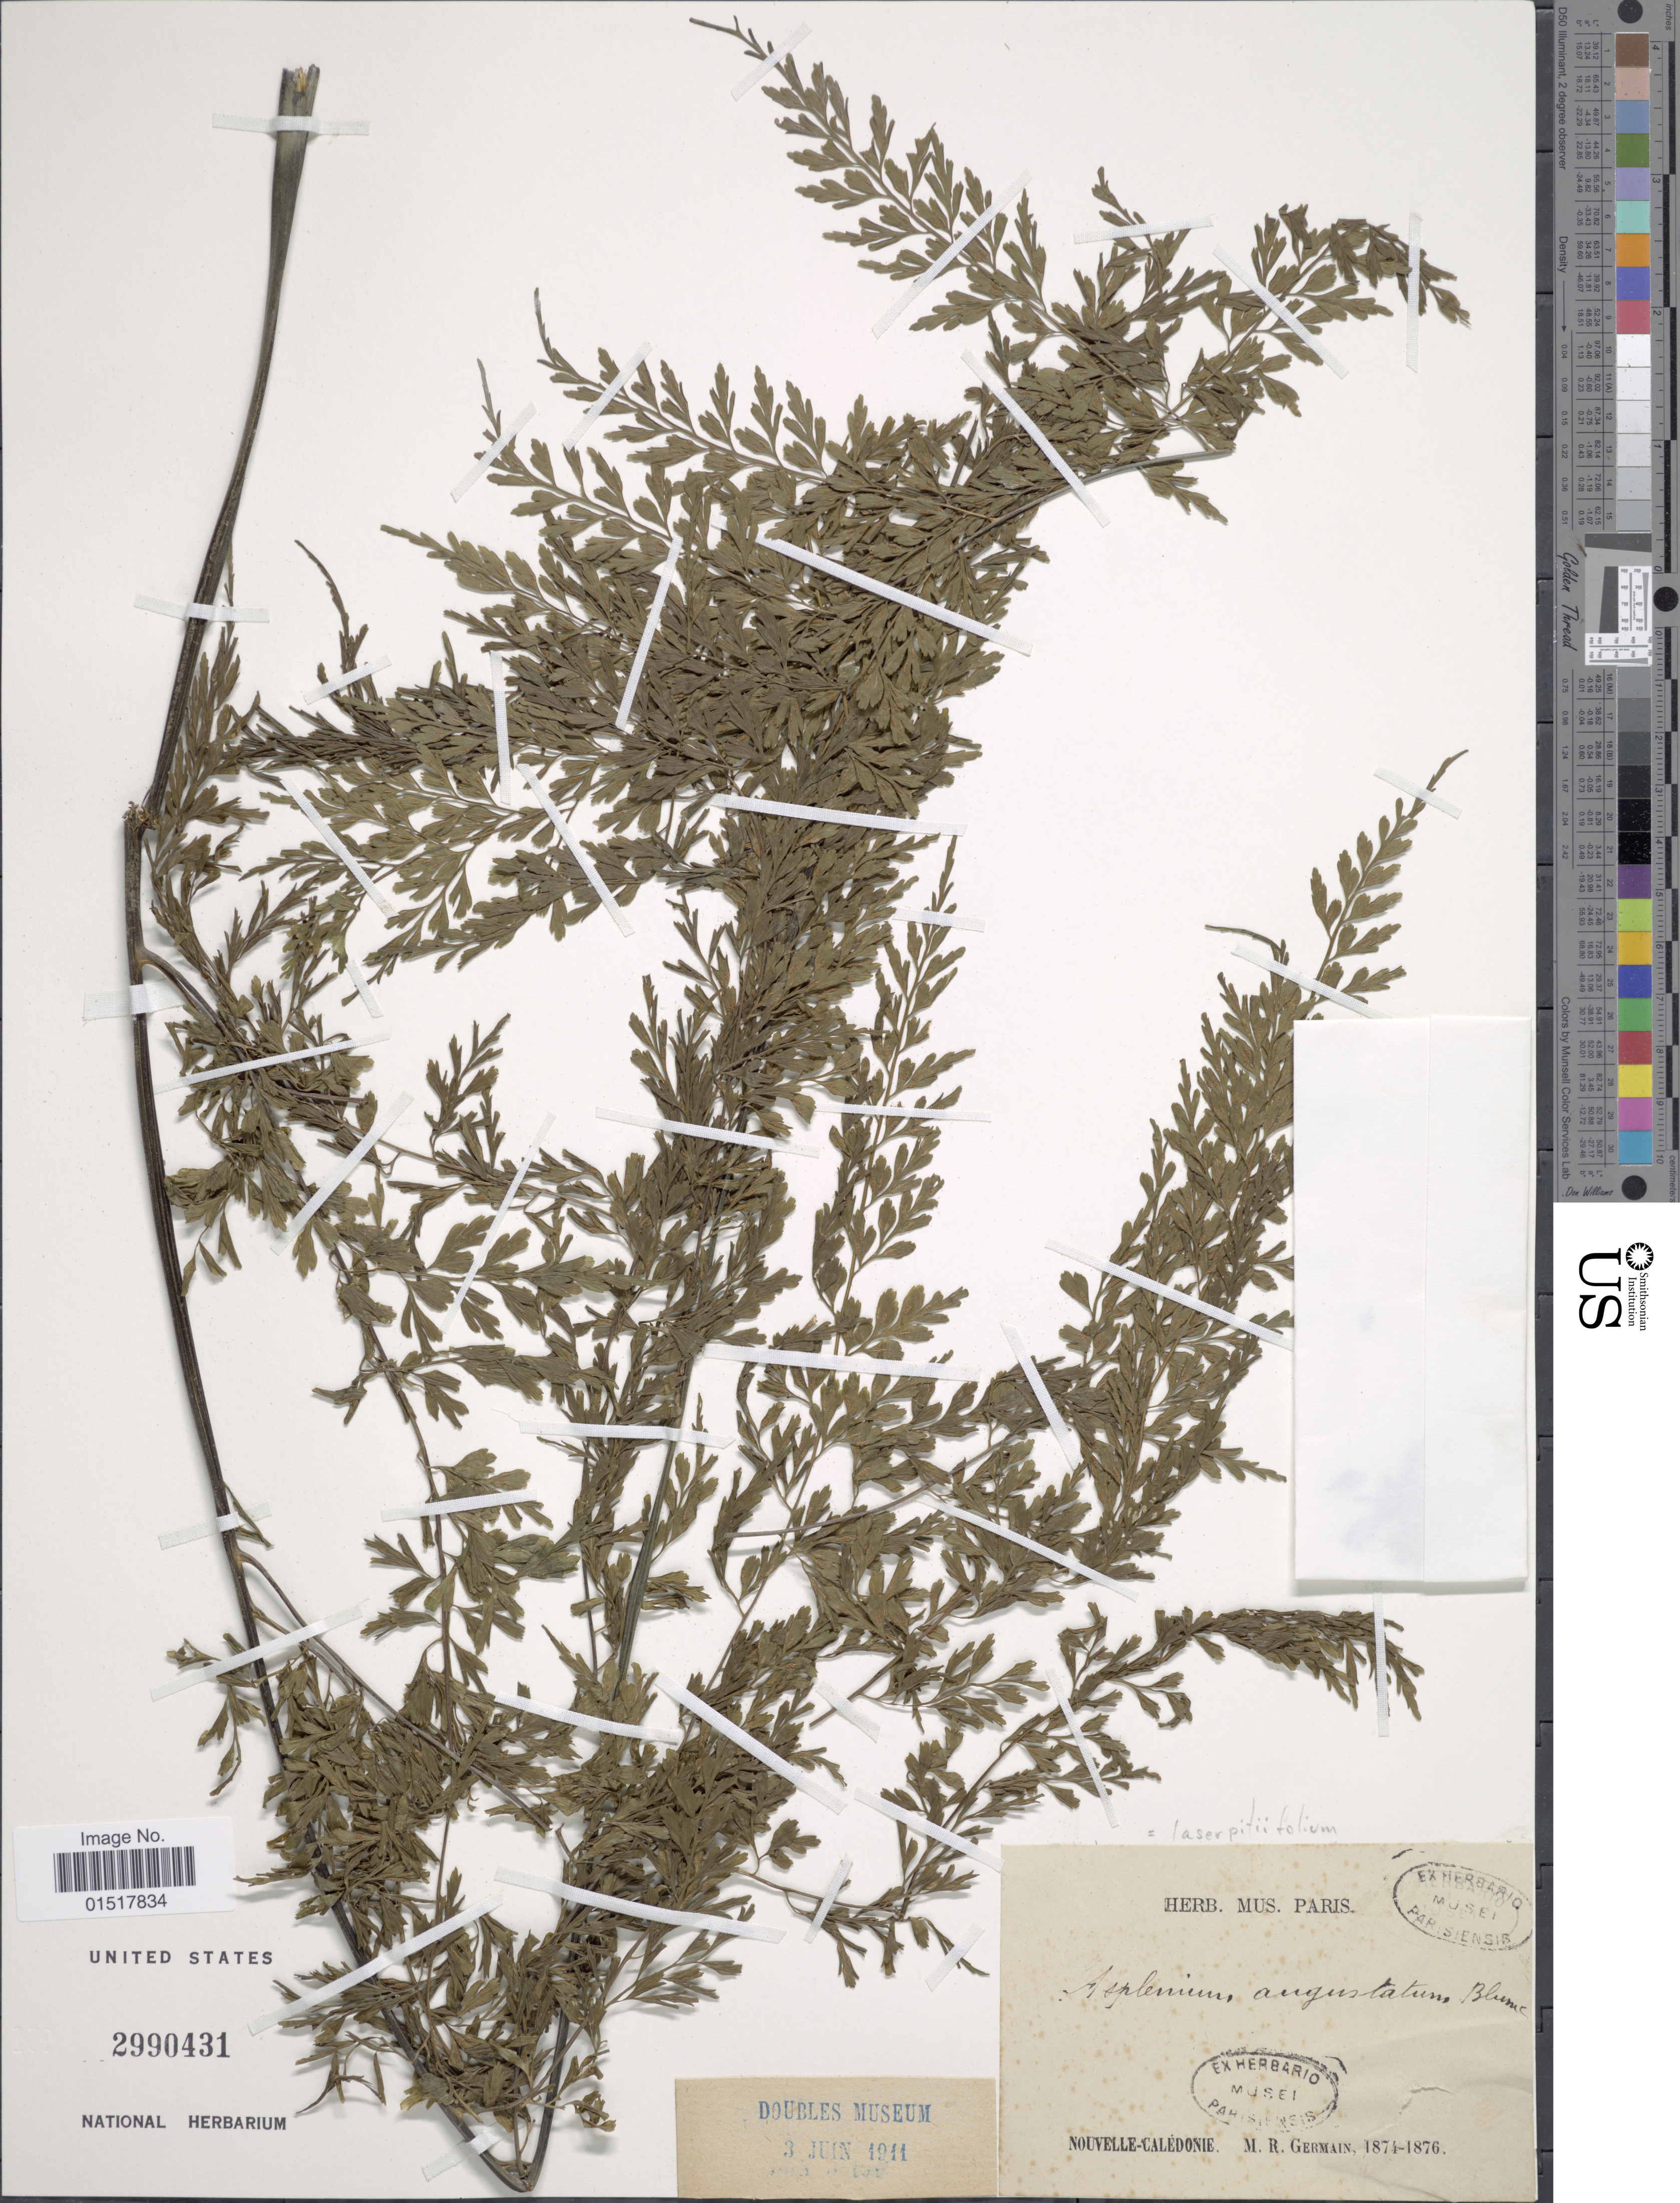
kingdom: Plantae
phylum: Tracheophyta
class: Polypodiopsida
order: Polypodiales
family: Aspleniaceae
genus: Asplenium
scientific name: Asplenium laserpitiifolium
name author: Lam.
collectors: M. Germain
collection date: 1874/1876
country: New Caledonia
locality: Nouvelle-Calédonie.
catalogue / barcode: US 2990431